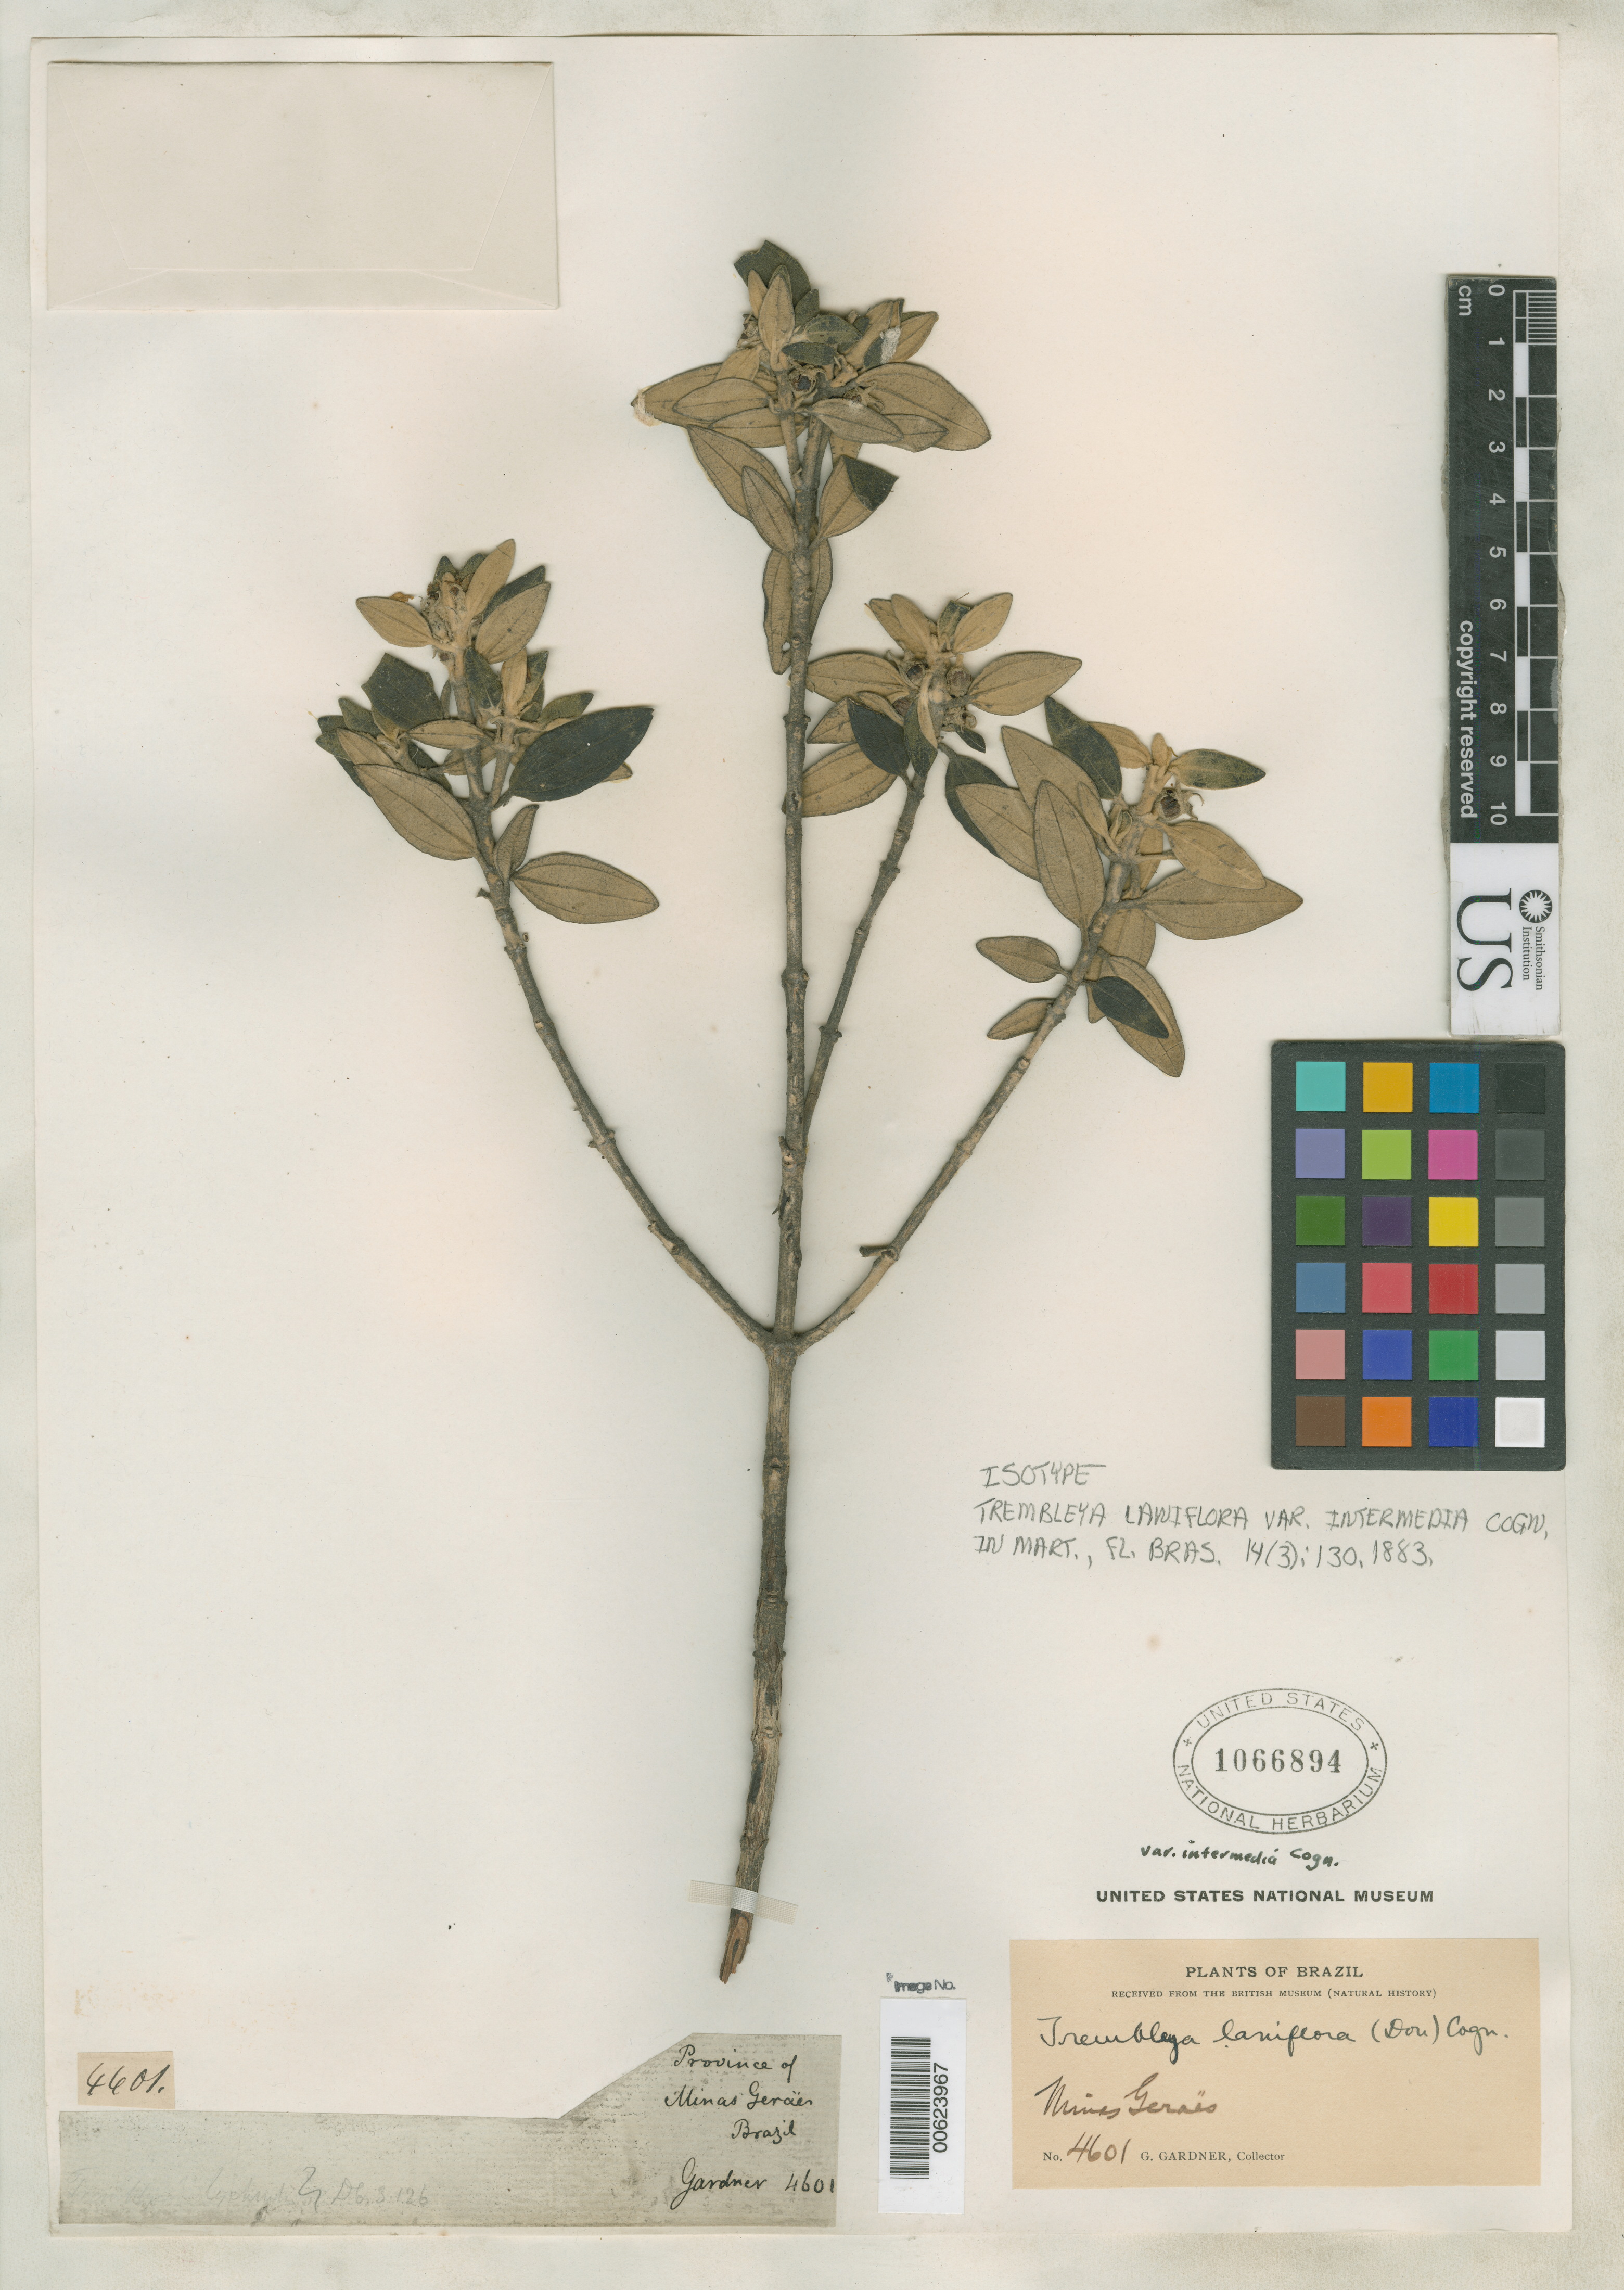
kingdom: Plantae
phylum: Tracheophyta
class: Magnoliopsida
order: Myrtales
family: Melastomataceae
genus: Trembleya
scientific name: Trembleya laniflora var. intermedia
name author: Cogn. in Mart.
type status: Isotype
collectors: G. Gardner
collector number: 4601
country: Brazil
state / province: Minas Gerais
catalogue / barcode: US 1066894